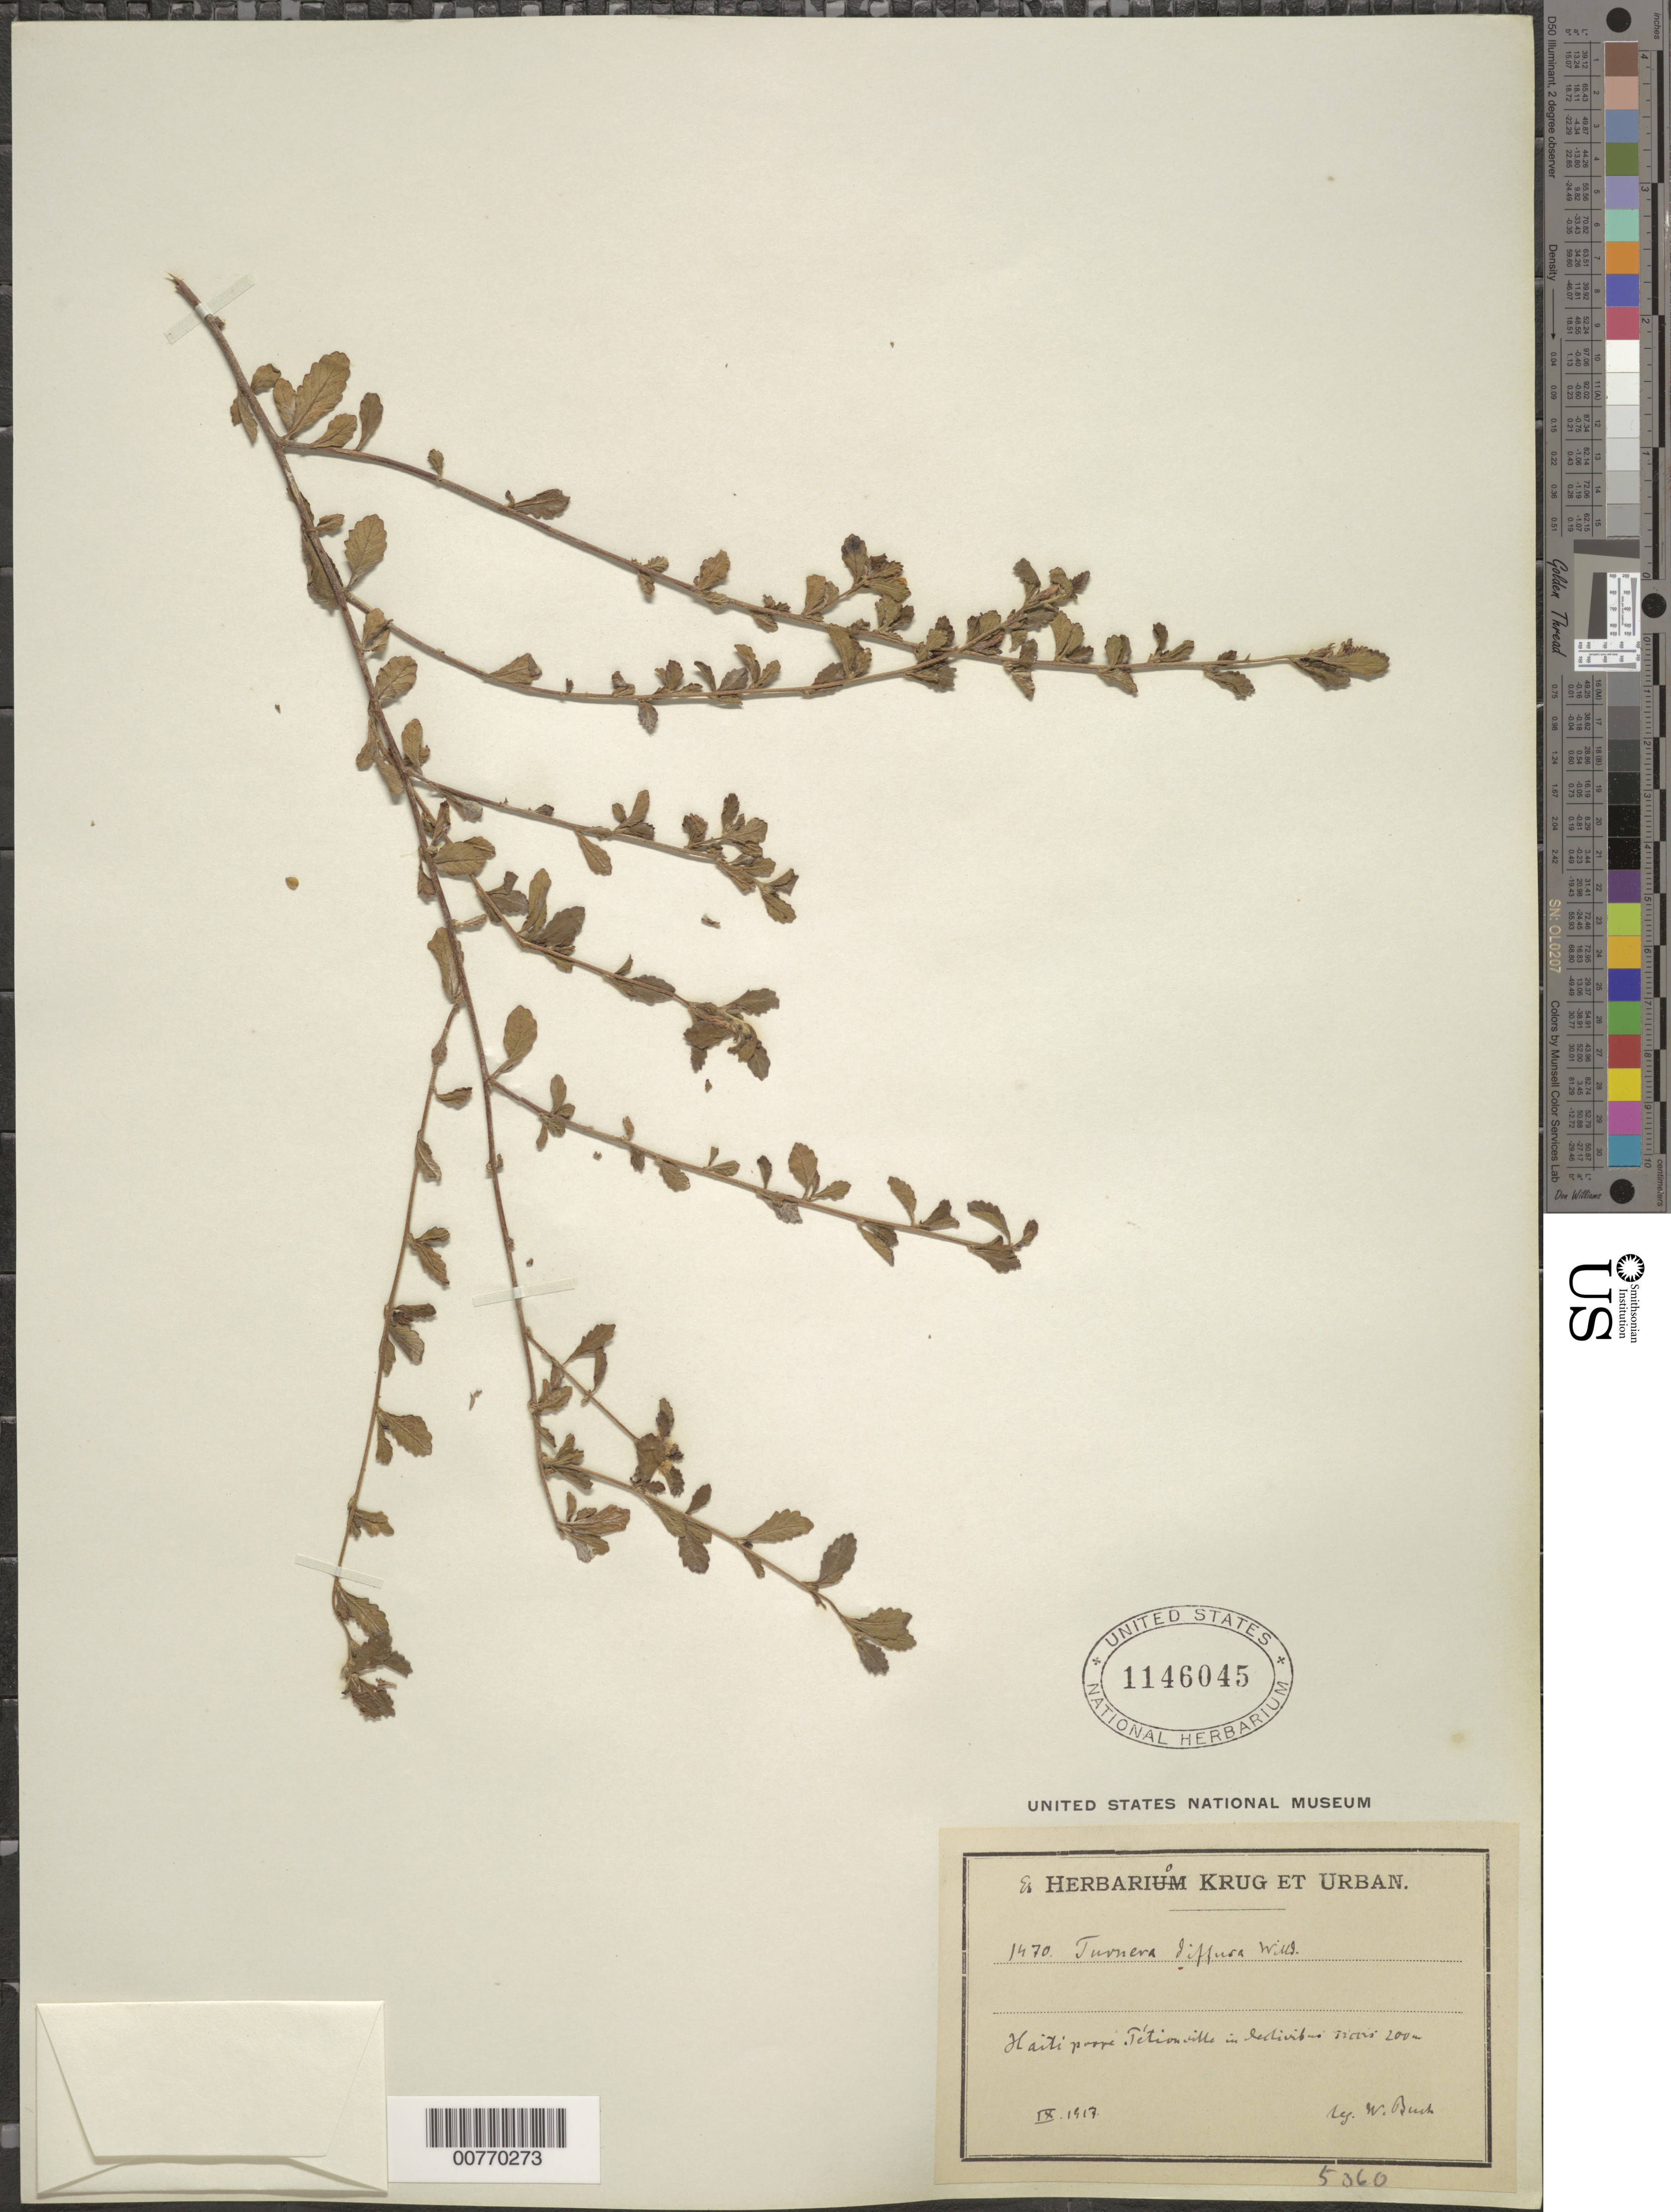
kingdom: Plantae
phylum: Tracheophyta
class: Magnoliopsida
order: Malpighiales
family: Turneraceae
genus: Turnera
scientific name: Turnera diffusa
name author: Willd. ex Schult.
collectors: W. Buch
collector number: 1470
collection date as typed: Sep 1917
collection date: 1917-09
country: Haiti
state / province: Óuest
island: Hispaniola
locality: Pétionville.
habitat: Slope.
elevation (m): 200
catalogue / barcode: US 1146045